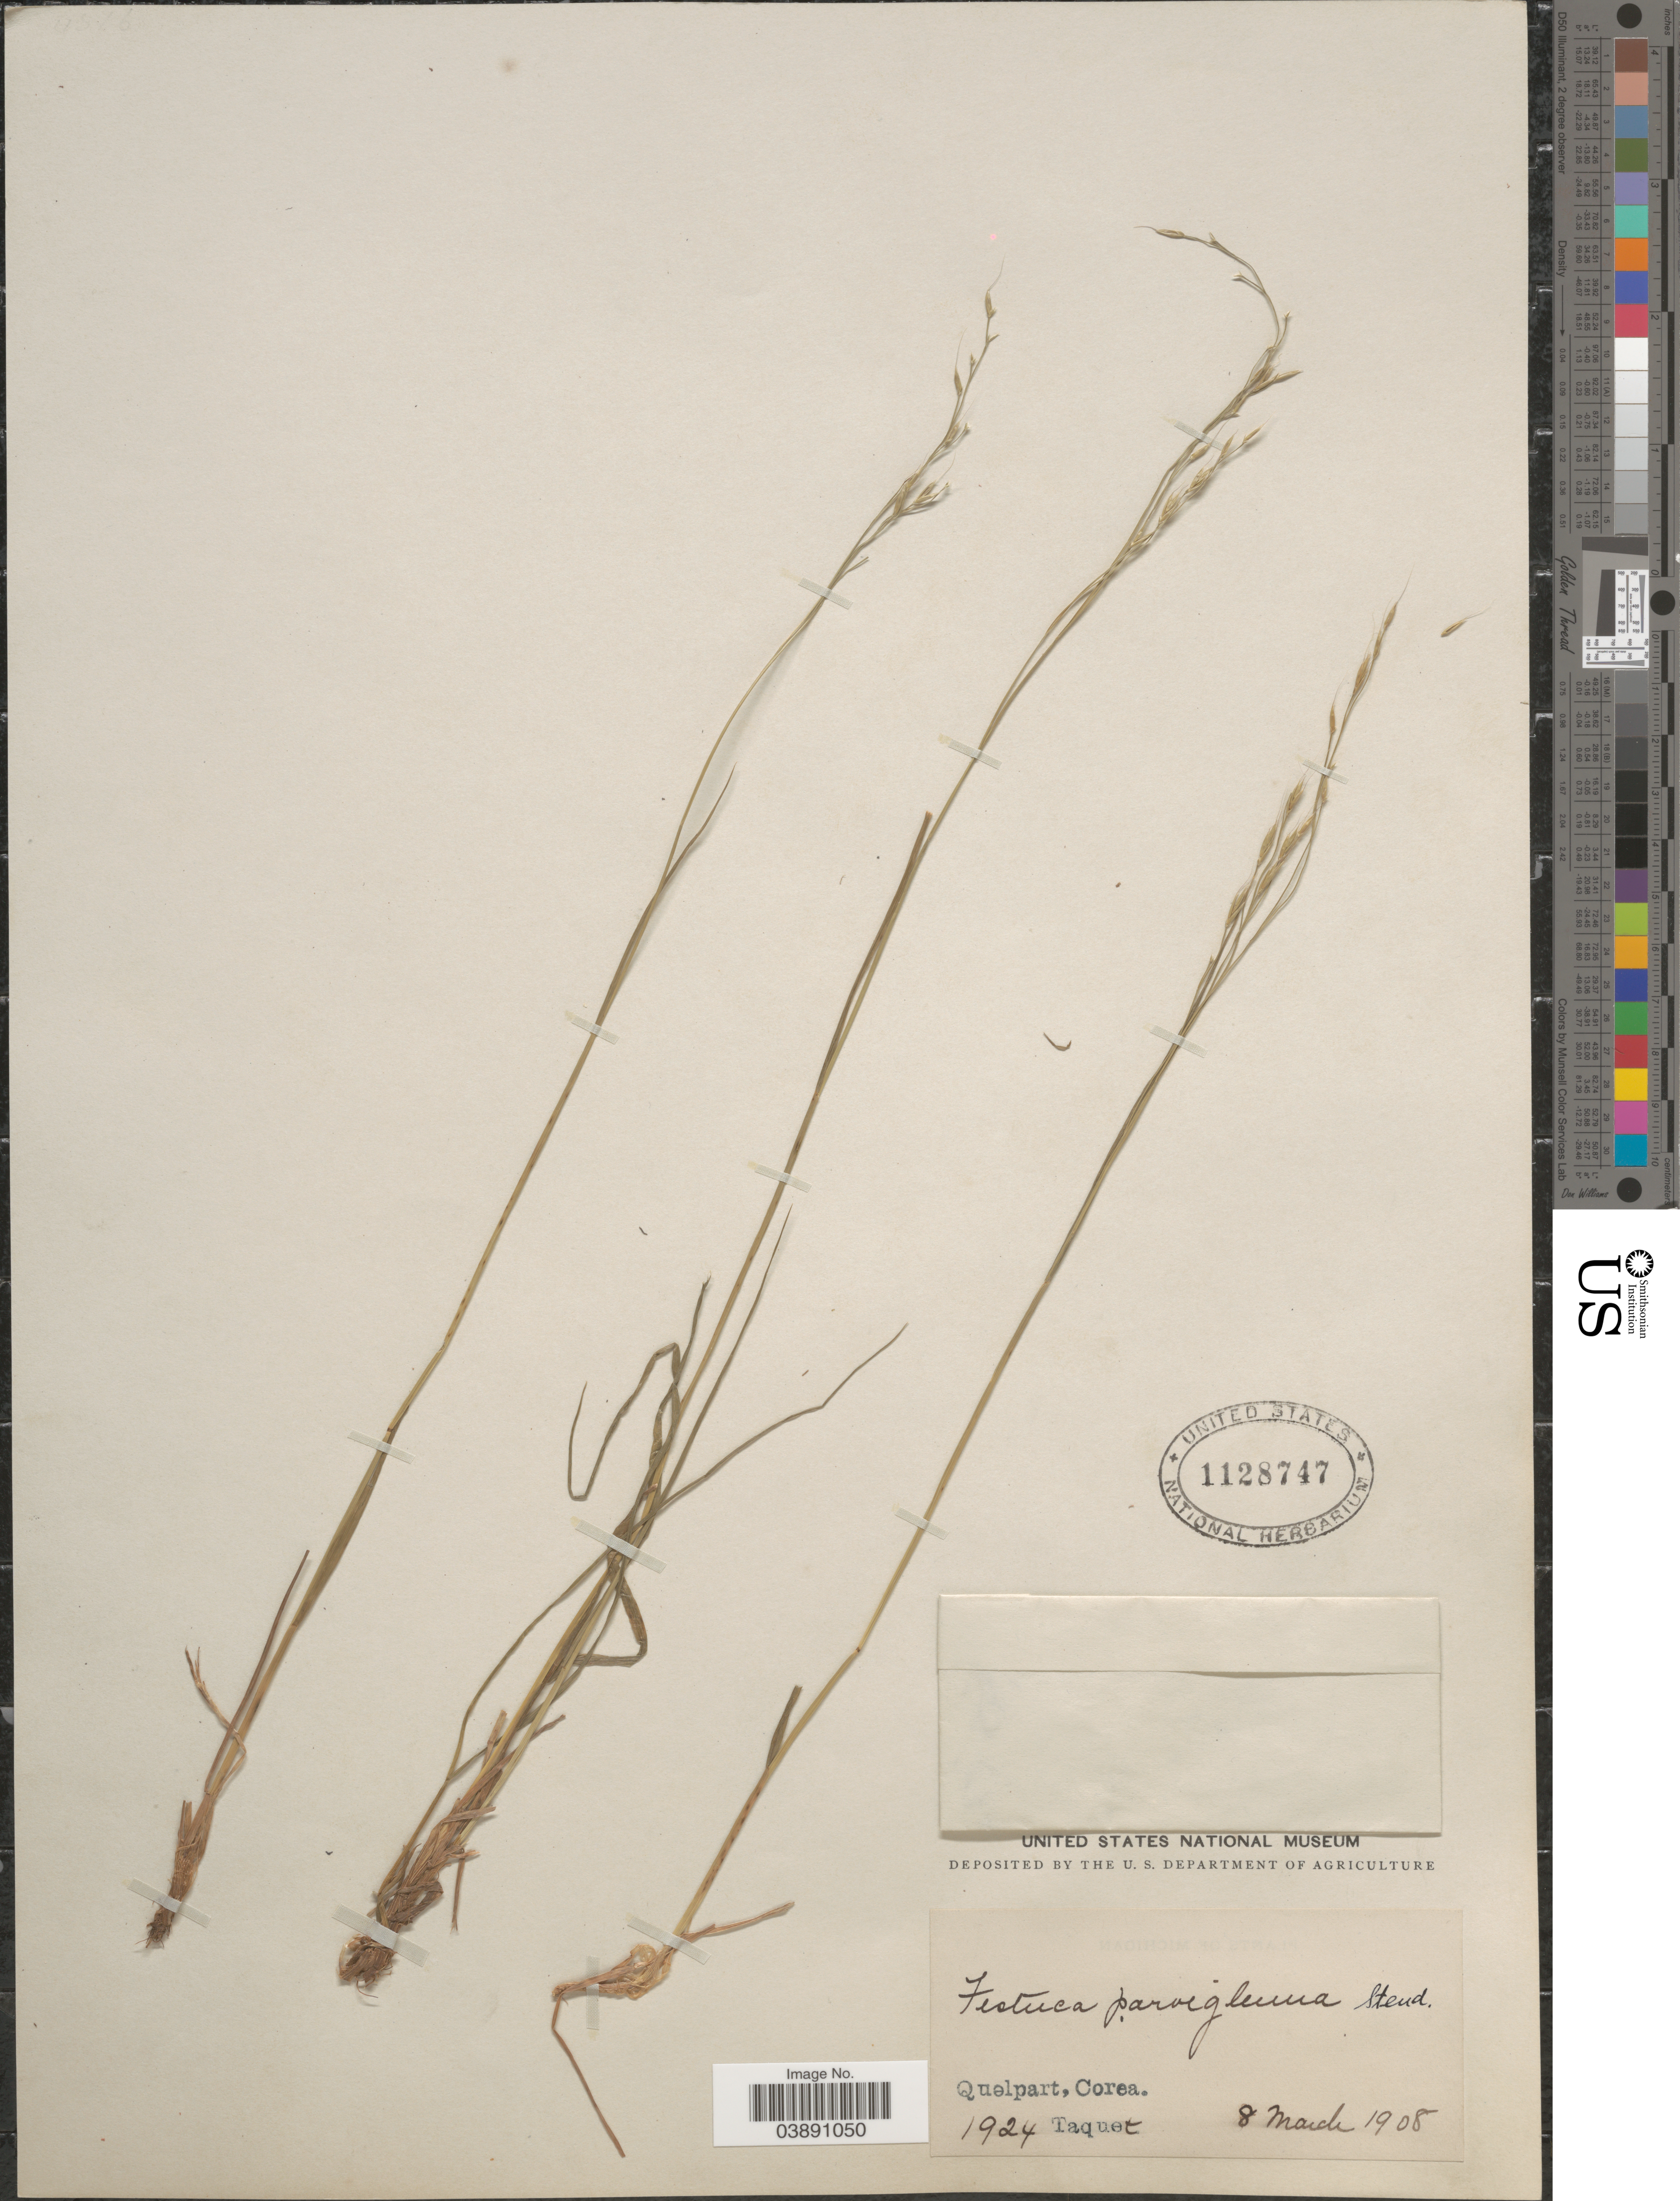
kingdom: Plantae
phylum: Tracheophyta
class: Liliopsida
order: Poales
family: Poaceae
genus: Festuca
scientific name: Festuca parvigluma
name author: Steud.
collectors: Taquet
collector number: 1924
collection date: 1908-03-08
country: South Korea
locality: Quelpart, Corea.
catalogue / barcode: US 1128747